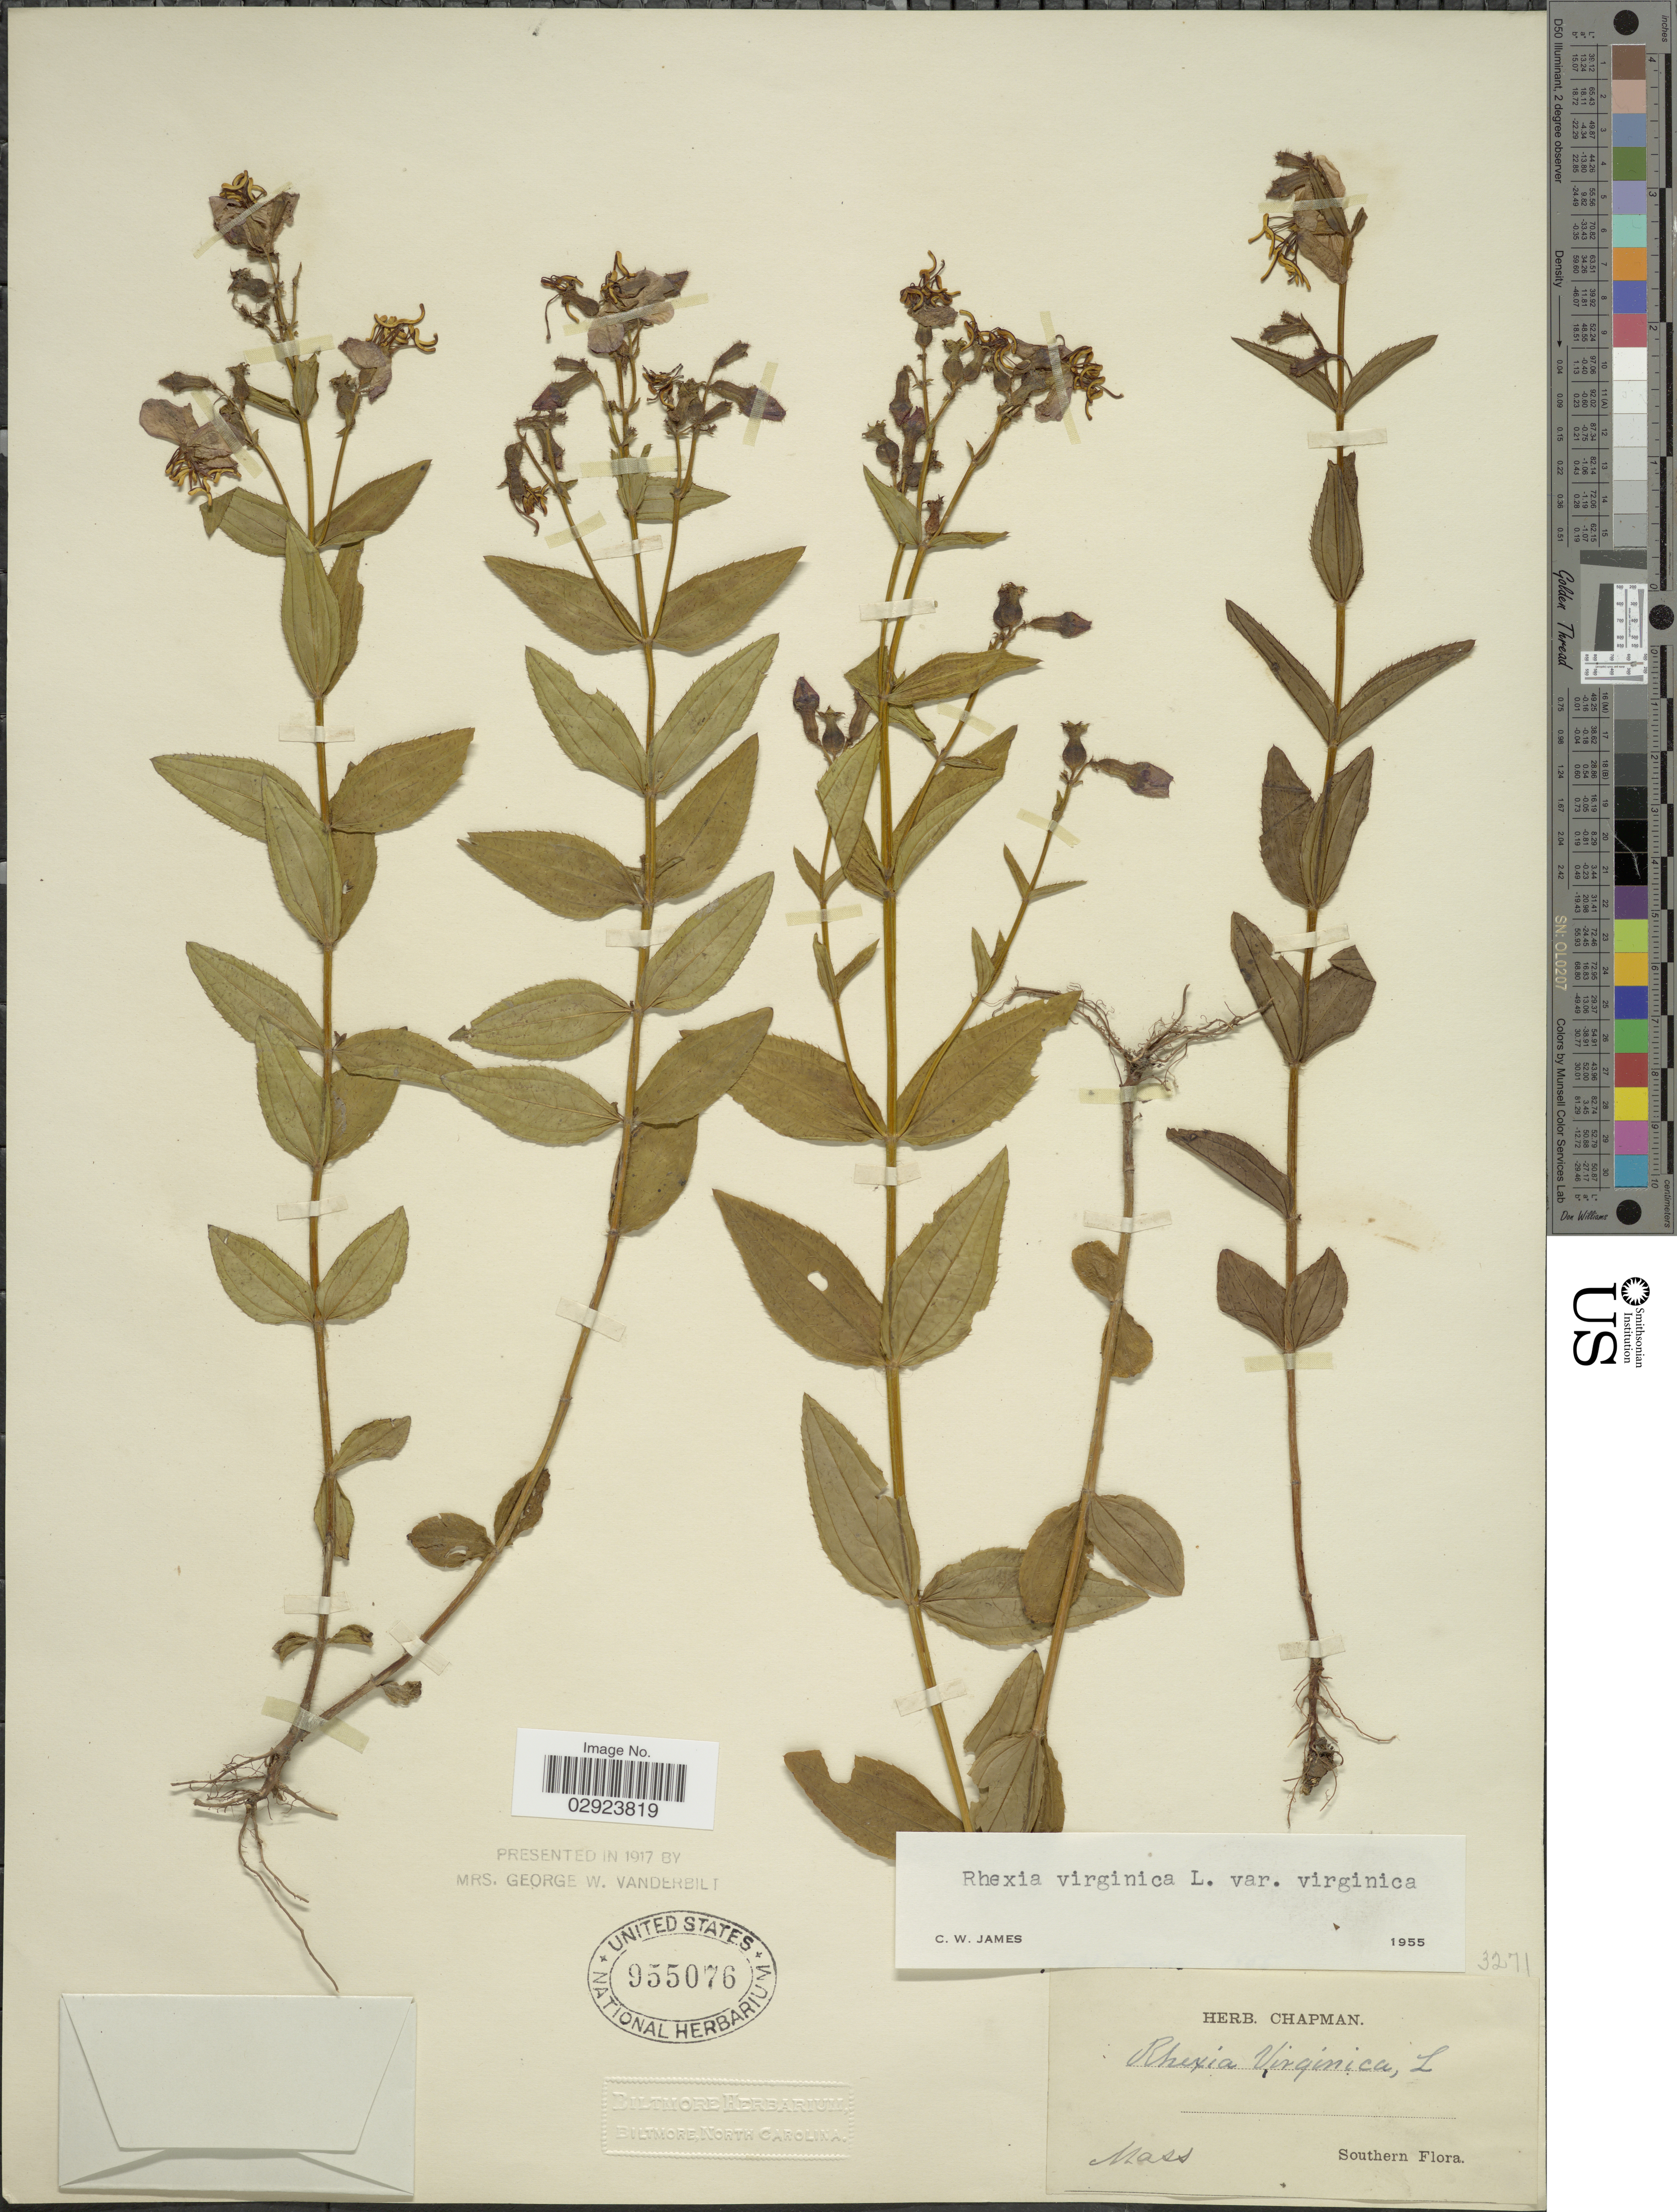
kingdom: Plantae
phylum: Tracheophyta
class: Magnoliopsida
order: Myrtales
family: Melastomataceae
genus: Rhexia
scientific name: Rhexia virginica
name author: L.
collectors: ex herb. Chapman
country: United States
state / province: Massachusetts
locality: Mass. Southern.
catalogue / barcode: US 955076